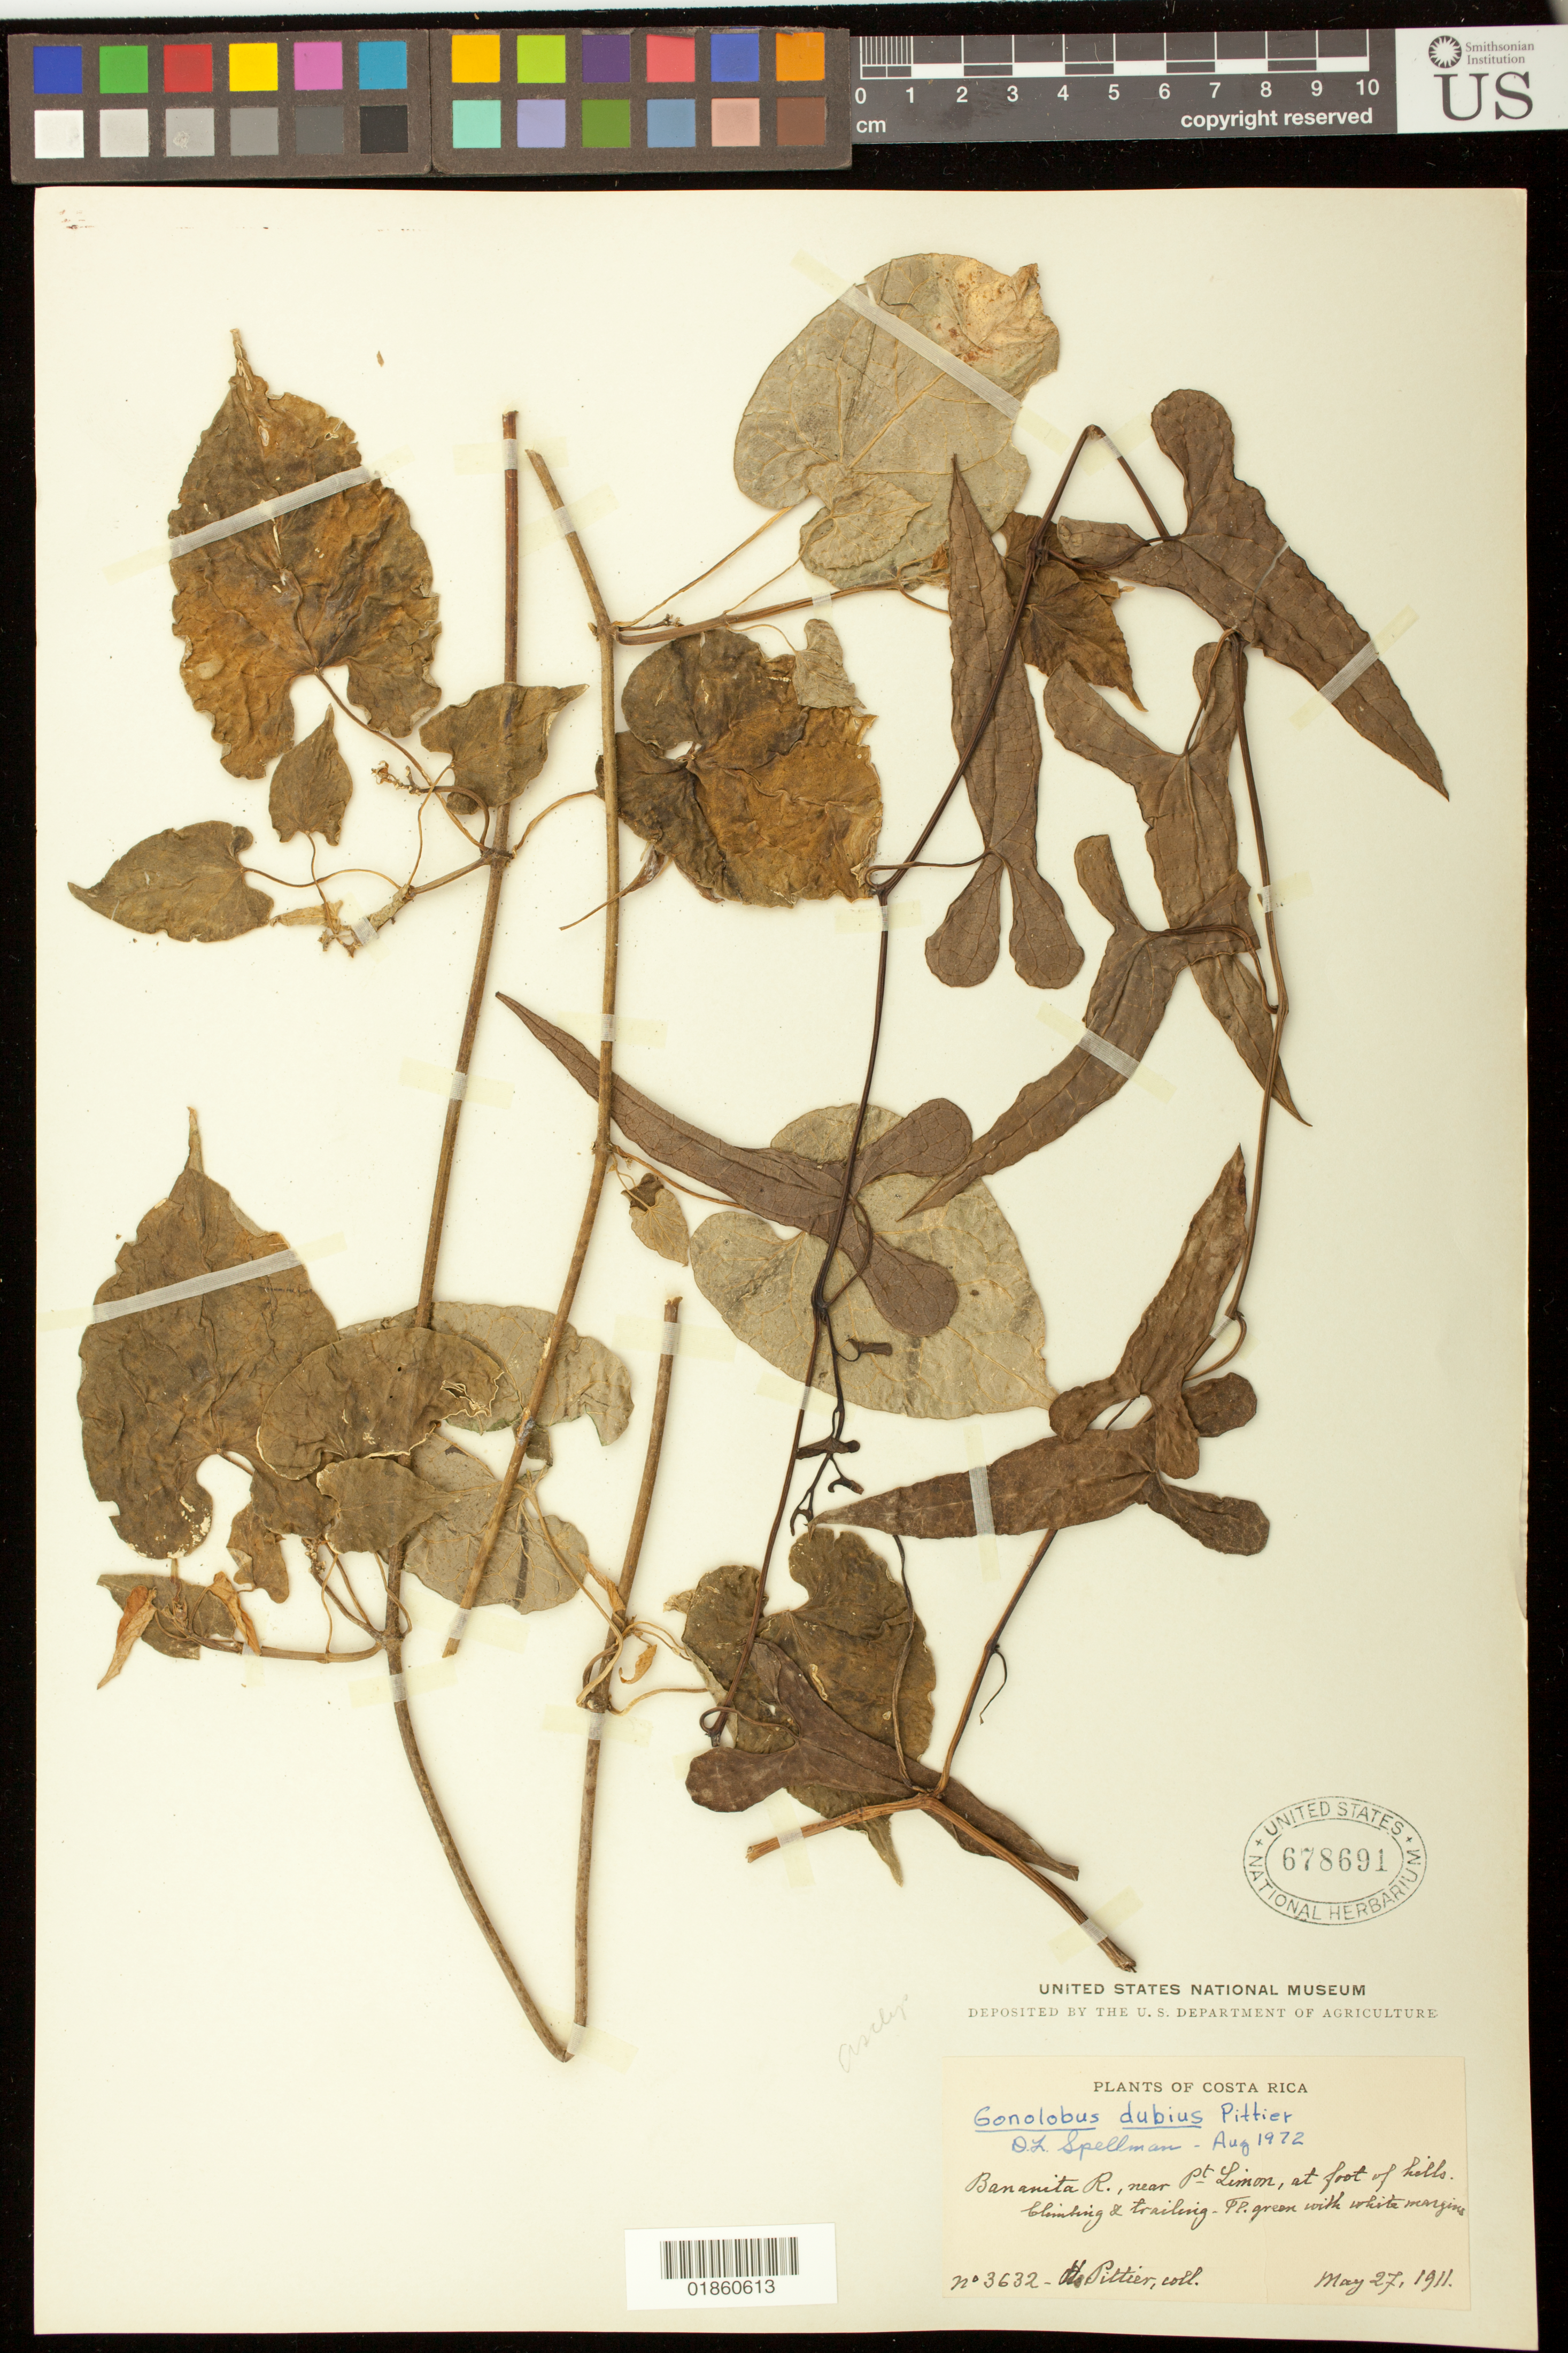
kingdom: Plantae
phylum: Tracheophyta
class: Magnoliopsida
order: Gentianales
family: Apocynaceae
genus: Gonolobus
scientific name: Gonolobus dubius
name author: Pittier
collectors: H. F. Pittier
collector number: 3632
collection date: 1911-05-27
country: Costa Rica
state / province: Limon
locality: Bananita R., near Pt Limon, at foot of hills.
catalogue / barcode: US 678691